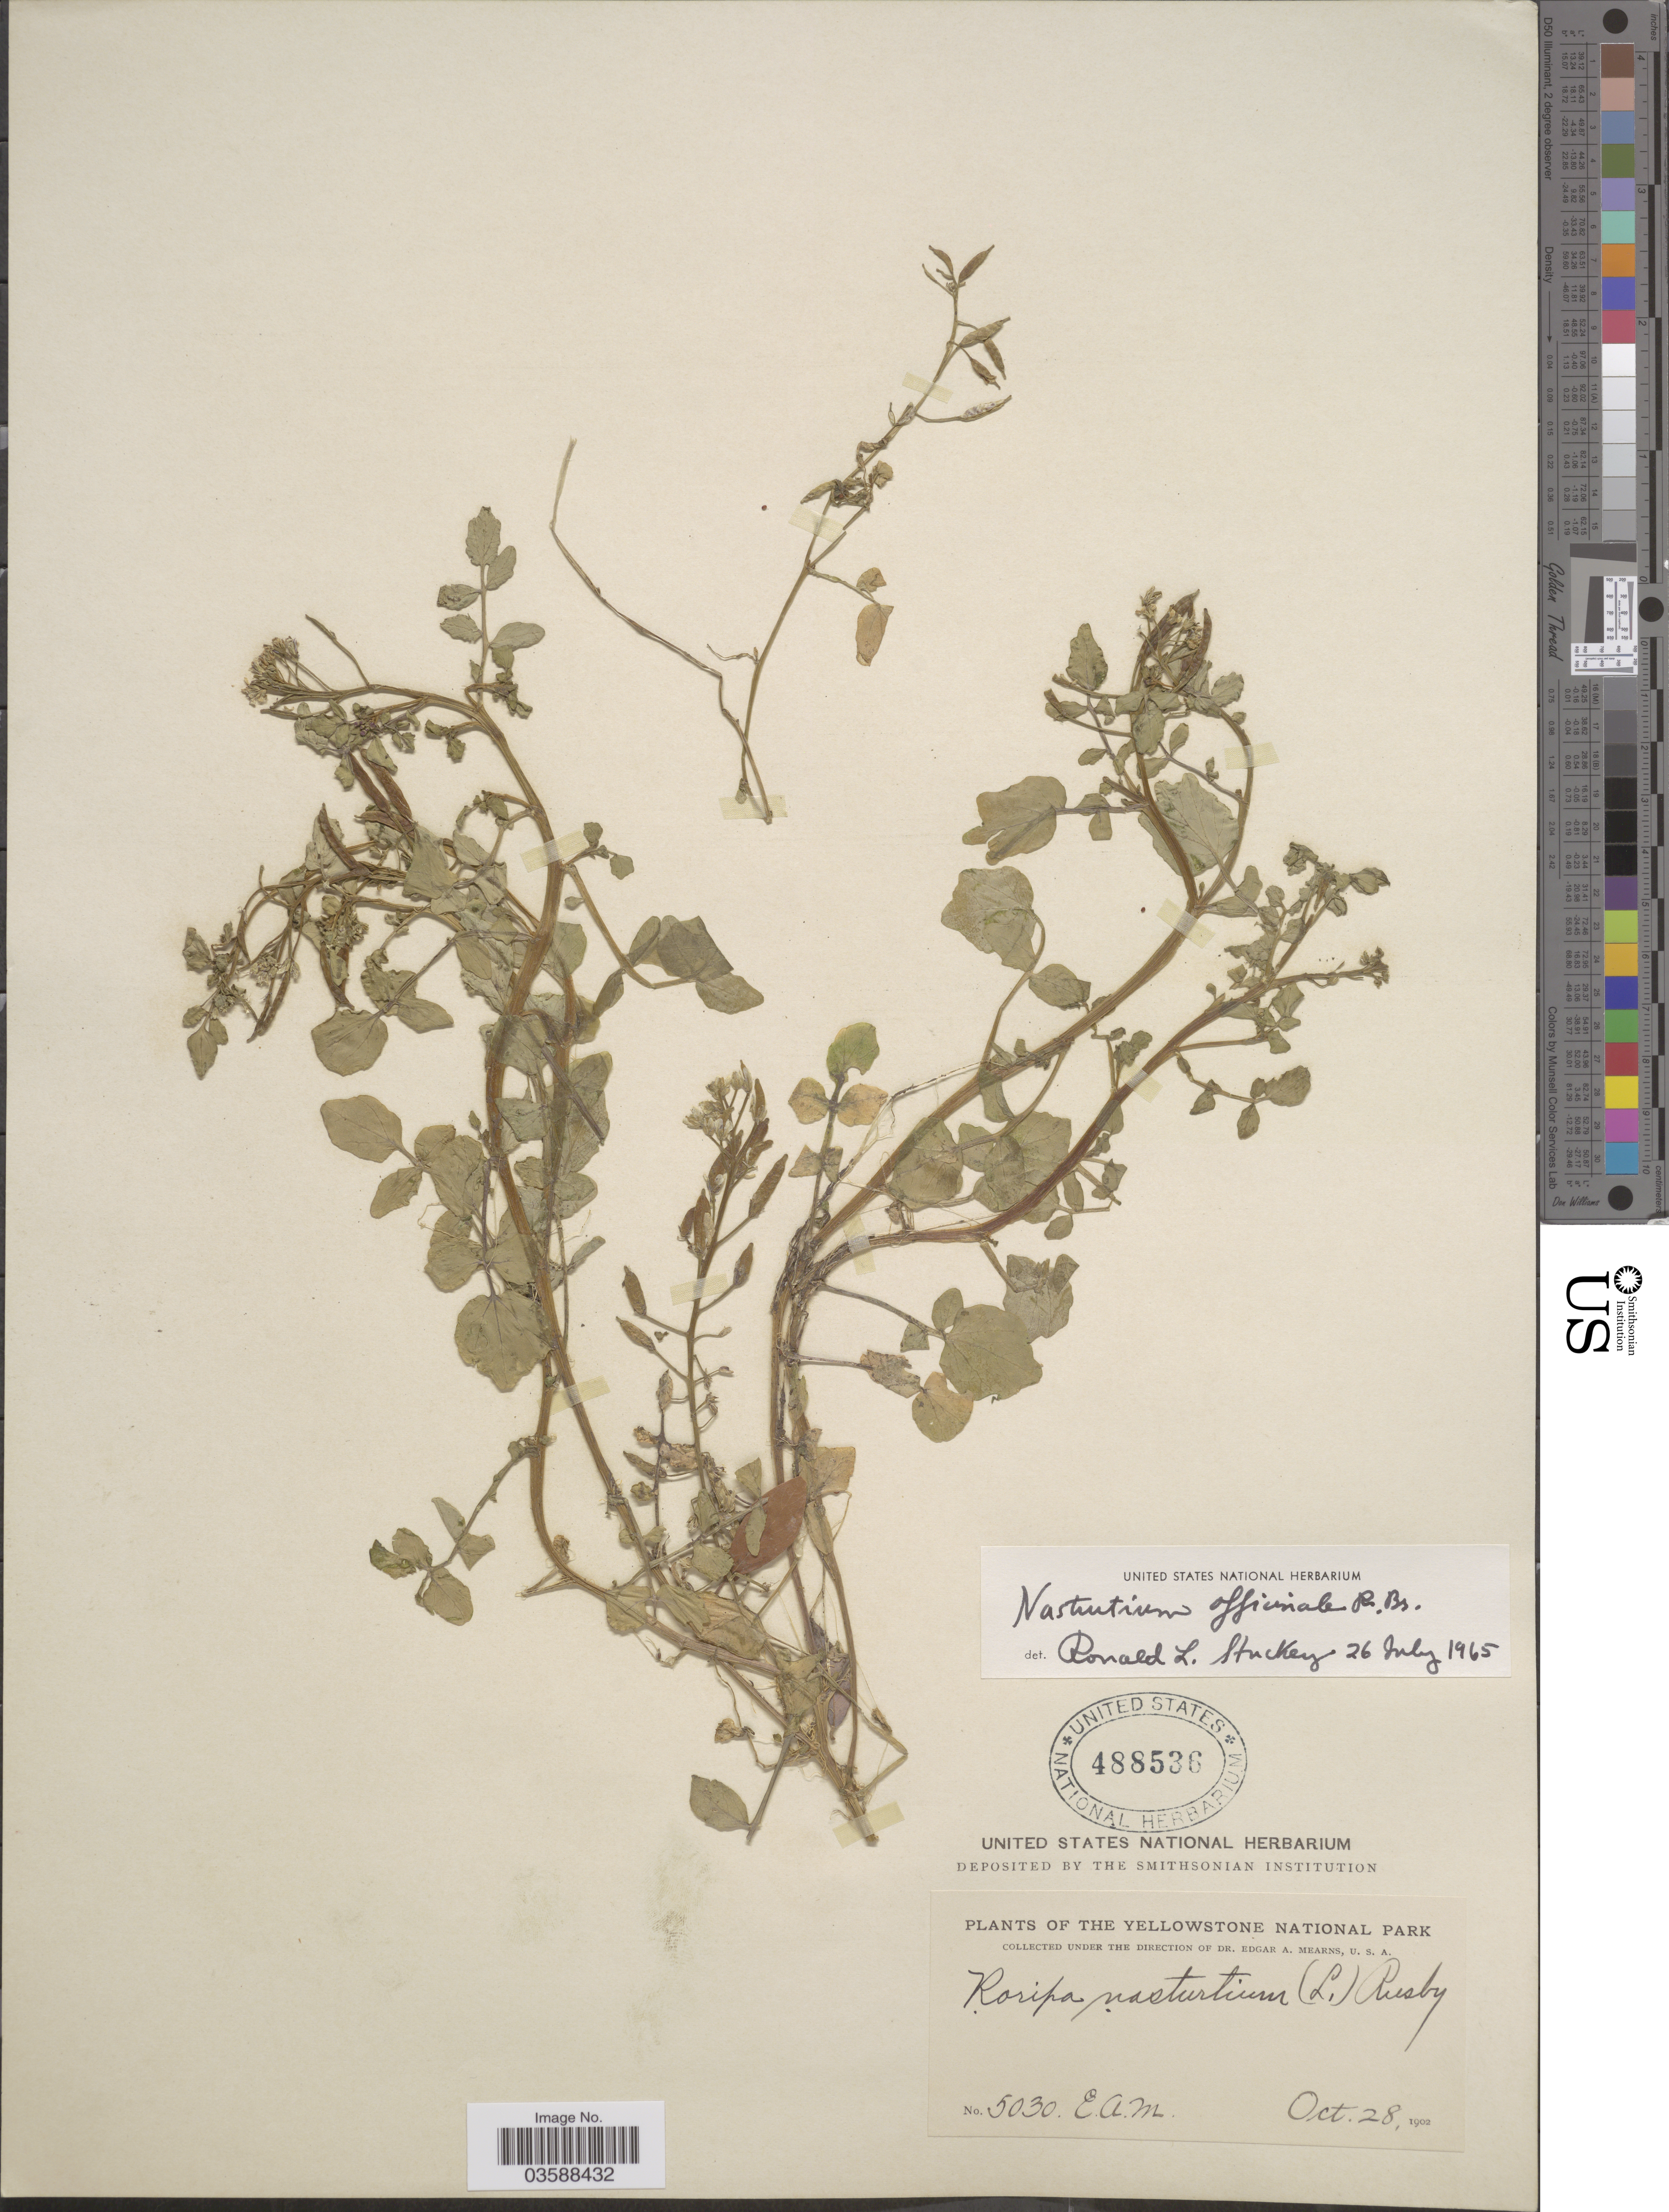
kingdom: Plantae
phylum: Tracheophyta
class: Magnoliopsida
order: Brassicales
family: Brassicaceae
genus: Nasturtium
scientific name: Nasturtium officinale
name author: R. Br.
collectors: E. A. Mearns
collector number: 5030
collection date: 1902-10-28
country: United States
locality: The Yellowstone National Park.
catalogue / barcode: US 488536